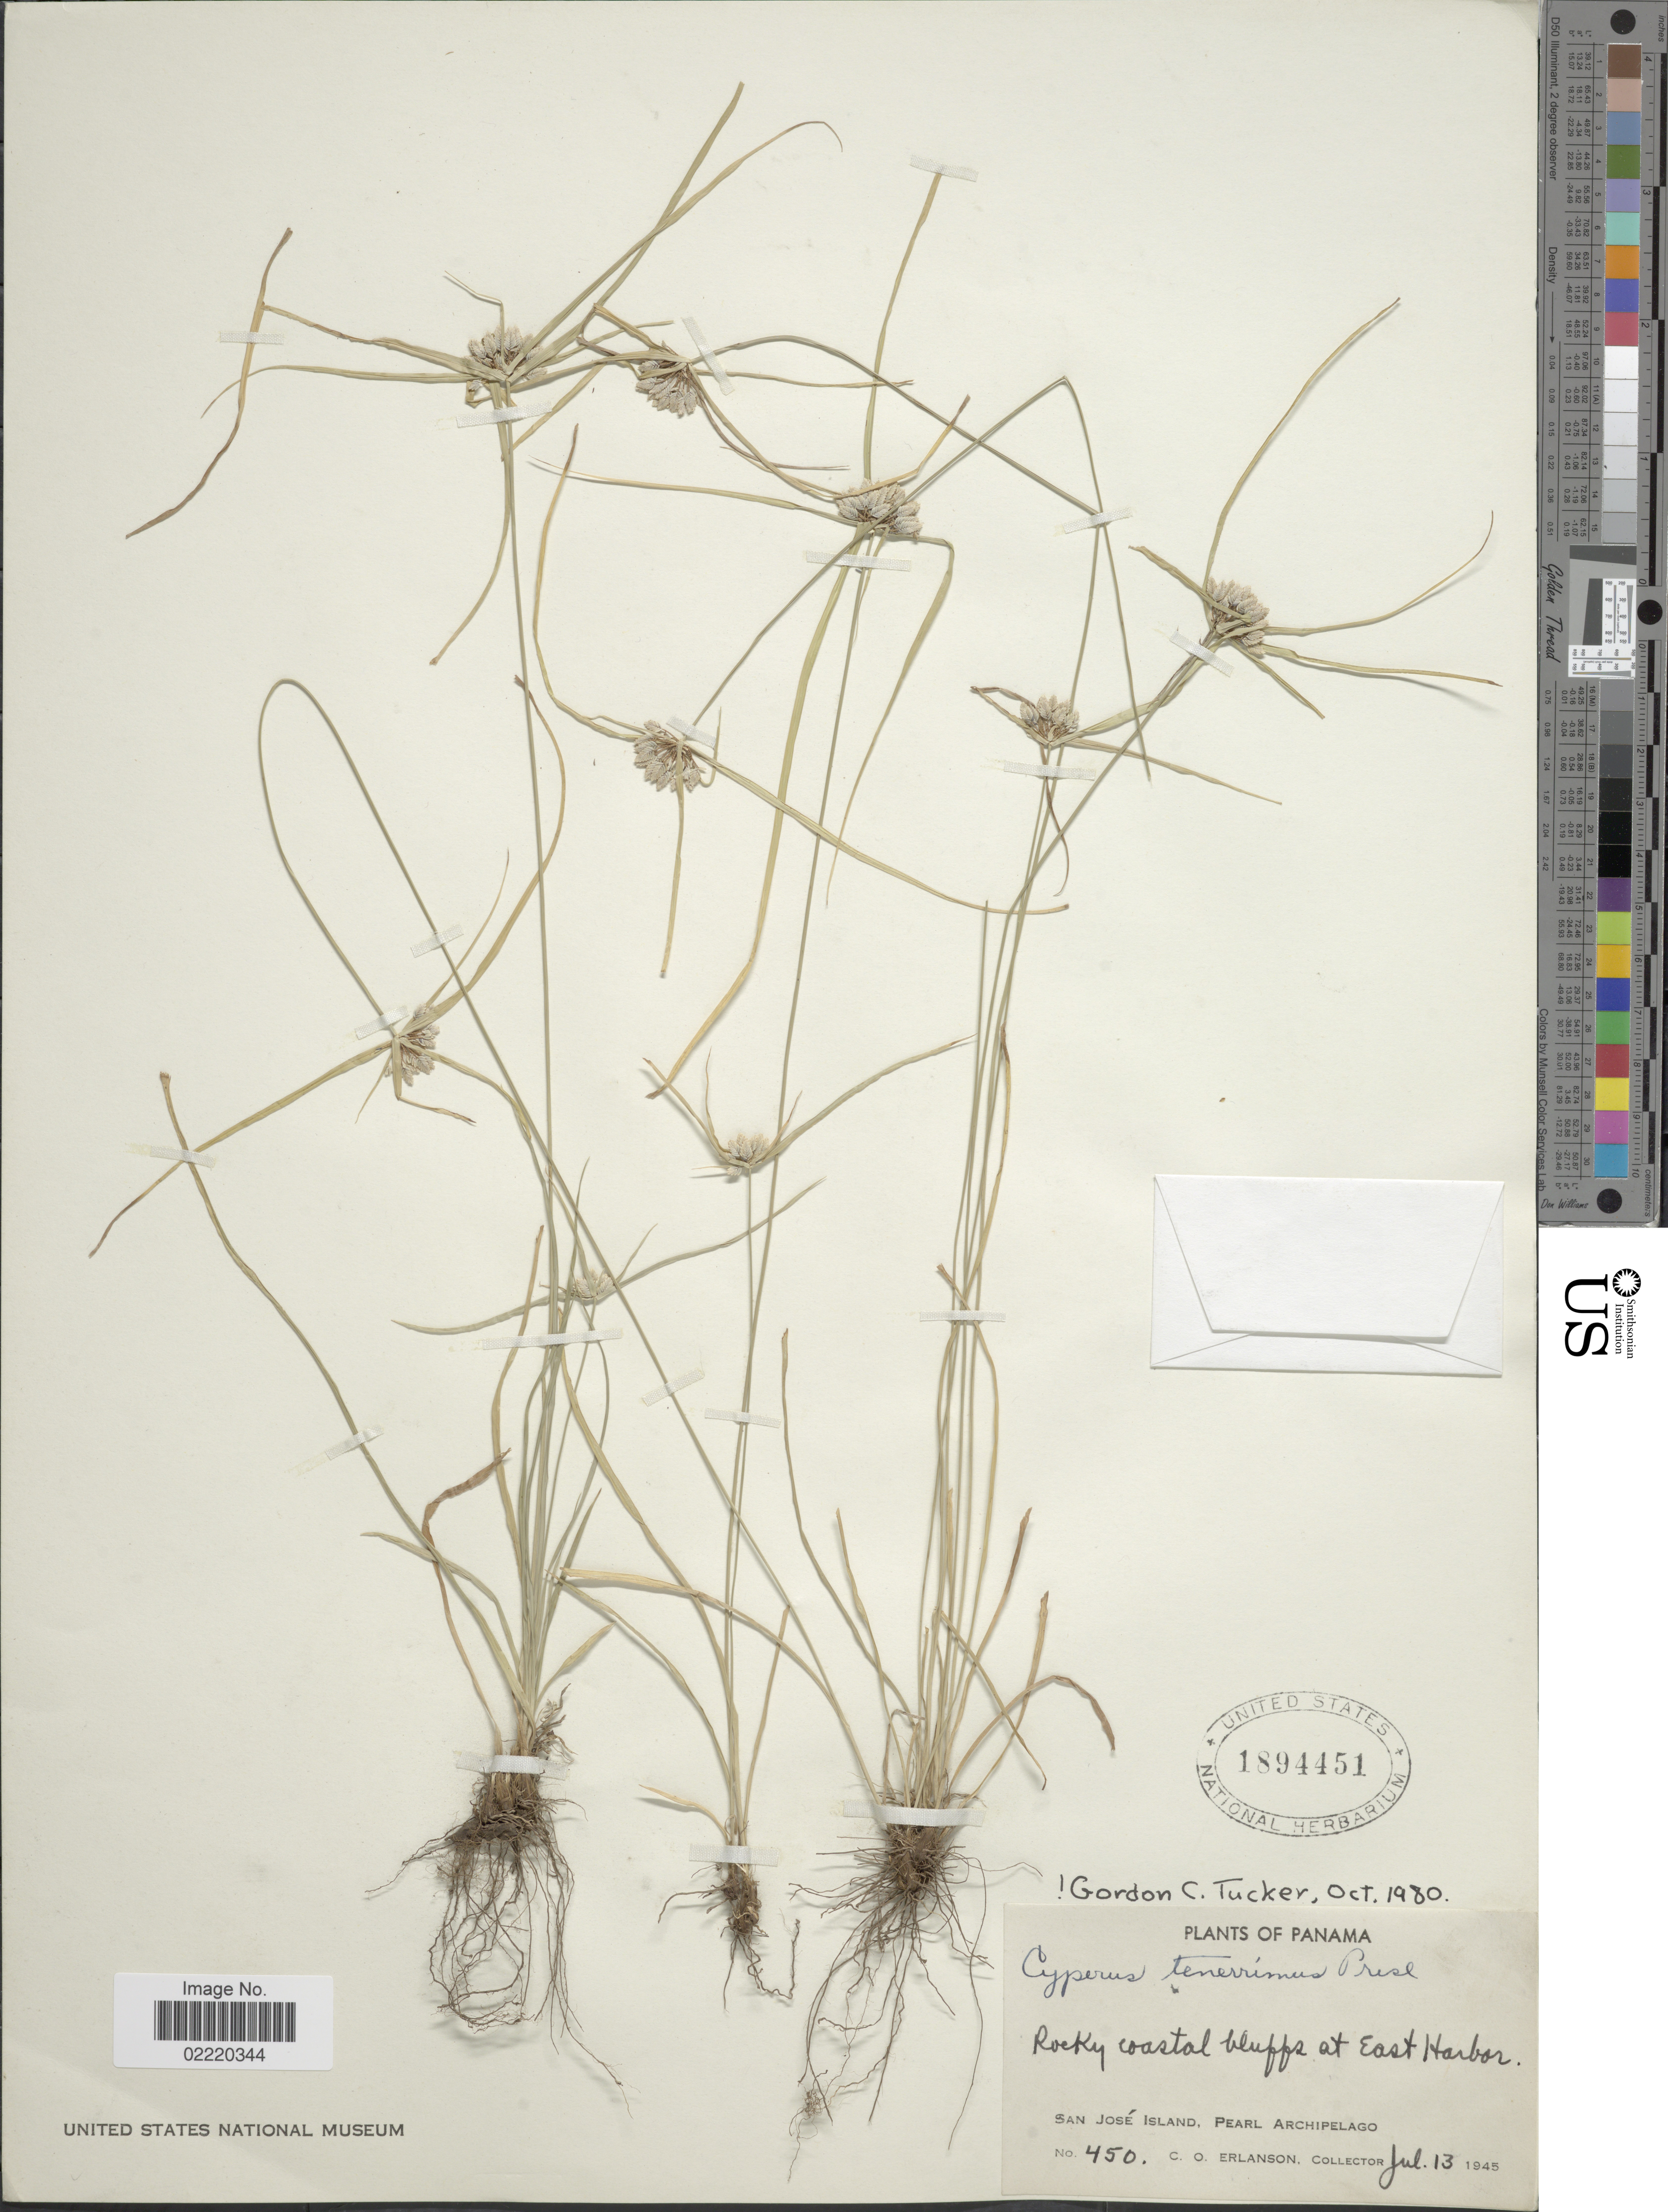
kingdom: Plantae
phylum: Tracheophyta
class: Liliopsida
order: Poales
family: Cyperaceae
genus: Cyperus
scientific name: Cyperus tenerrimus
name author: J. Presl & C. Presl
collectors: C. O. Erlanson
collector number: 450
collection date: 1945-07-13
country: Panama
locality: San Jose Island, Pearl Archipelago, rocky coastal bluffs at East Harbor.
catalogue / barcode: US 1894451